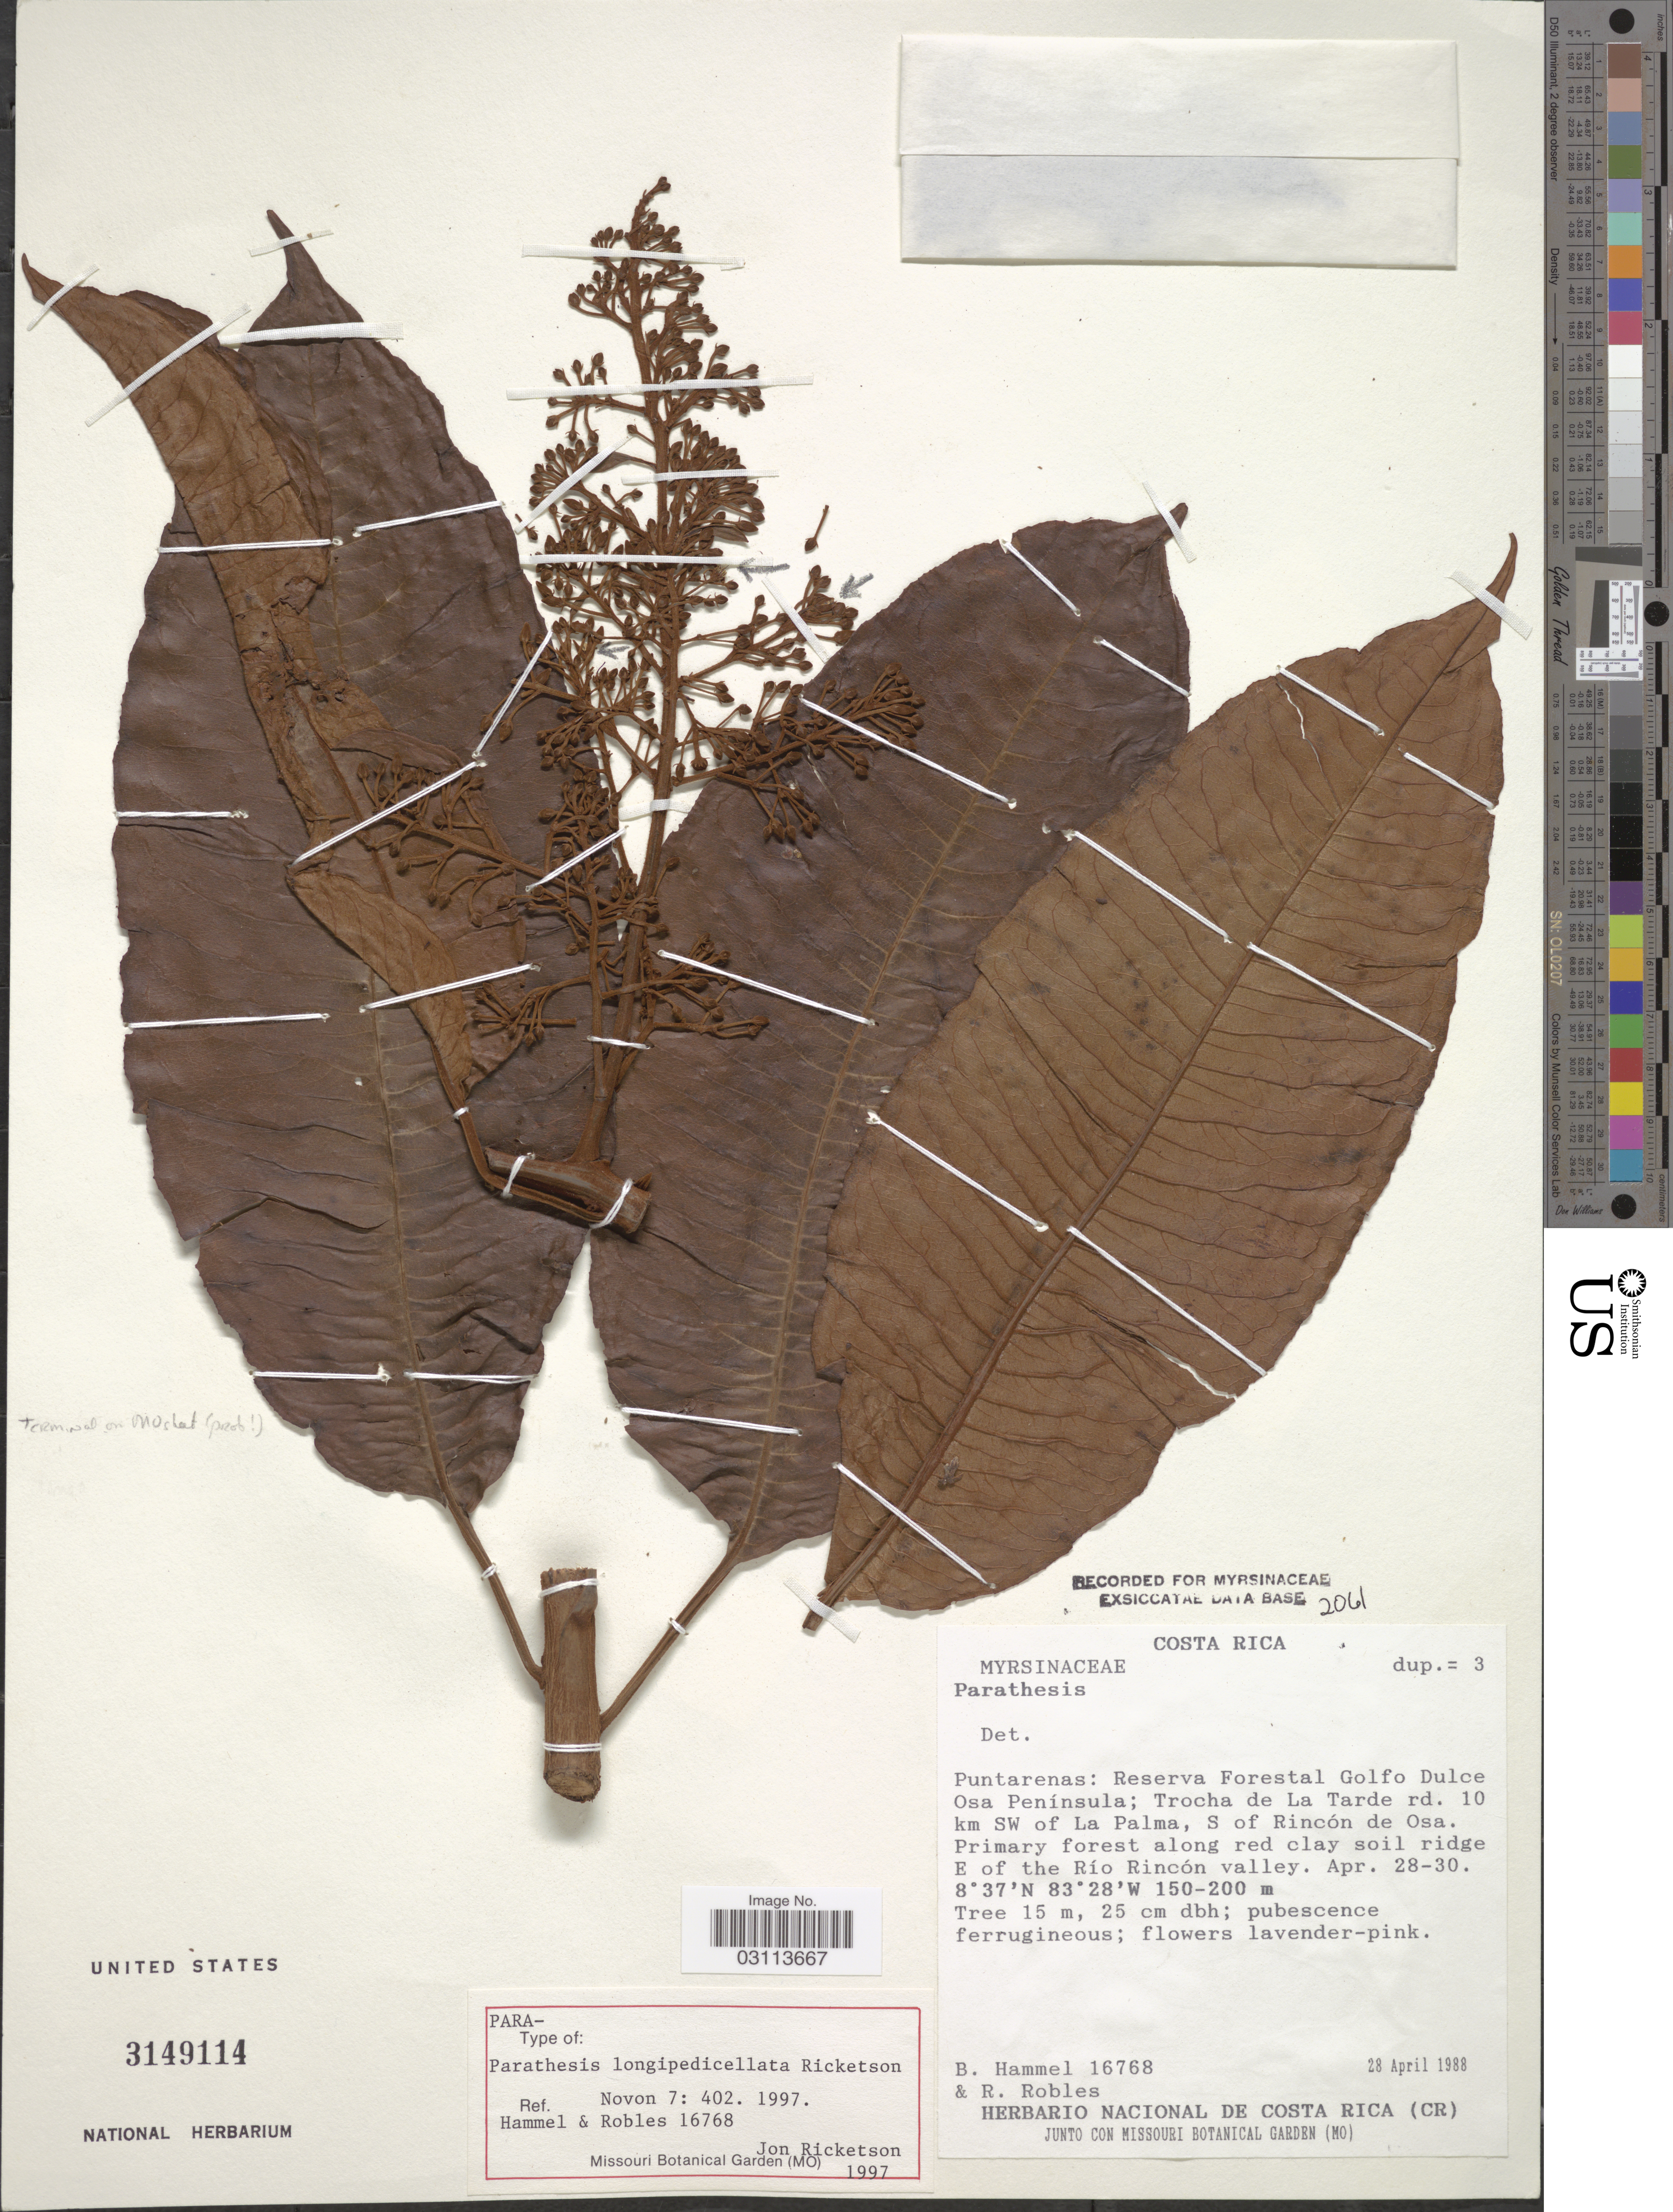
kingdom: Plantae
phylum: Tracheophyta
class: Magnoliopsida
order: Ericales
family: Primulaceae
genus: Parathesis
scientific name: Parathesis longipedicellata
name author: Ricketson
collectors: B. Hammel & R. Robles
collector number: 16768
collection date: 1988-04-28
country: Costa Rica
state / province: Puntarenas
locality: Reserva Forestal Golfo Dulce, Osa Península; Trocha de La Tarde rd. 10 km SW of La Palma, S of Rincón de Osa. Primary forest along red clay soil ridge E of the Río Rincón valley.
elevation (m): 150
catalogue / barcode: US 3149114